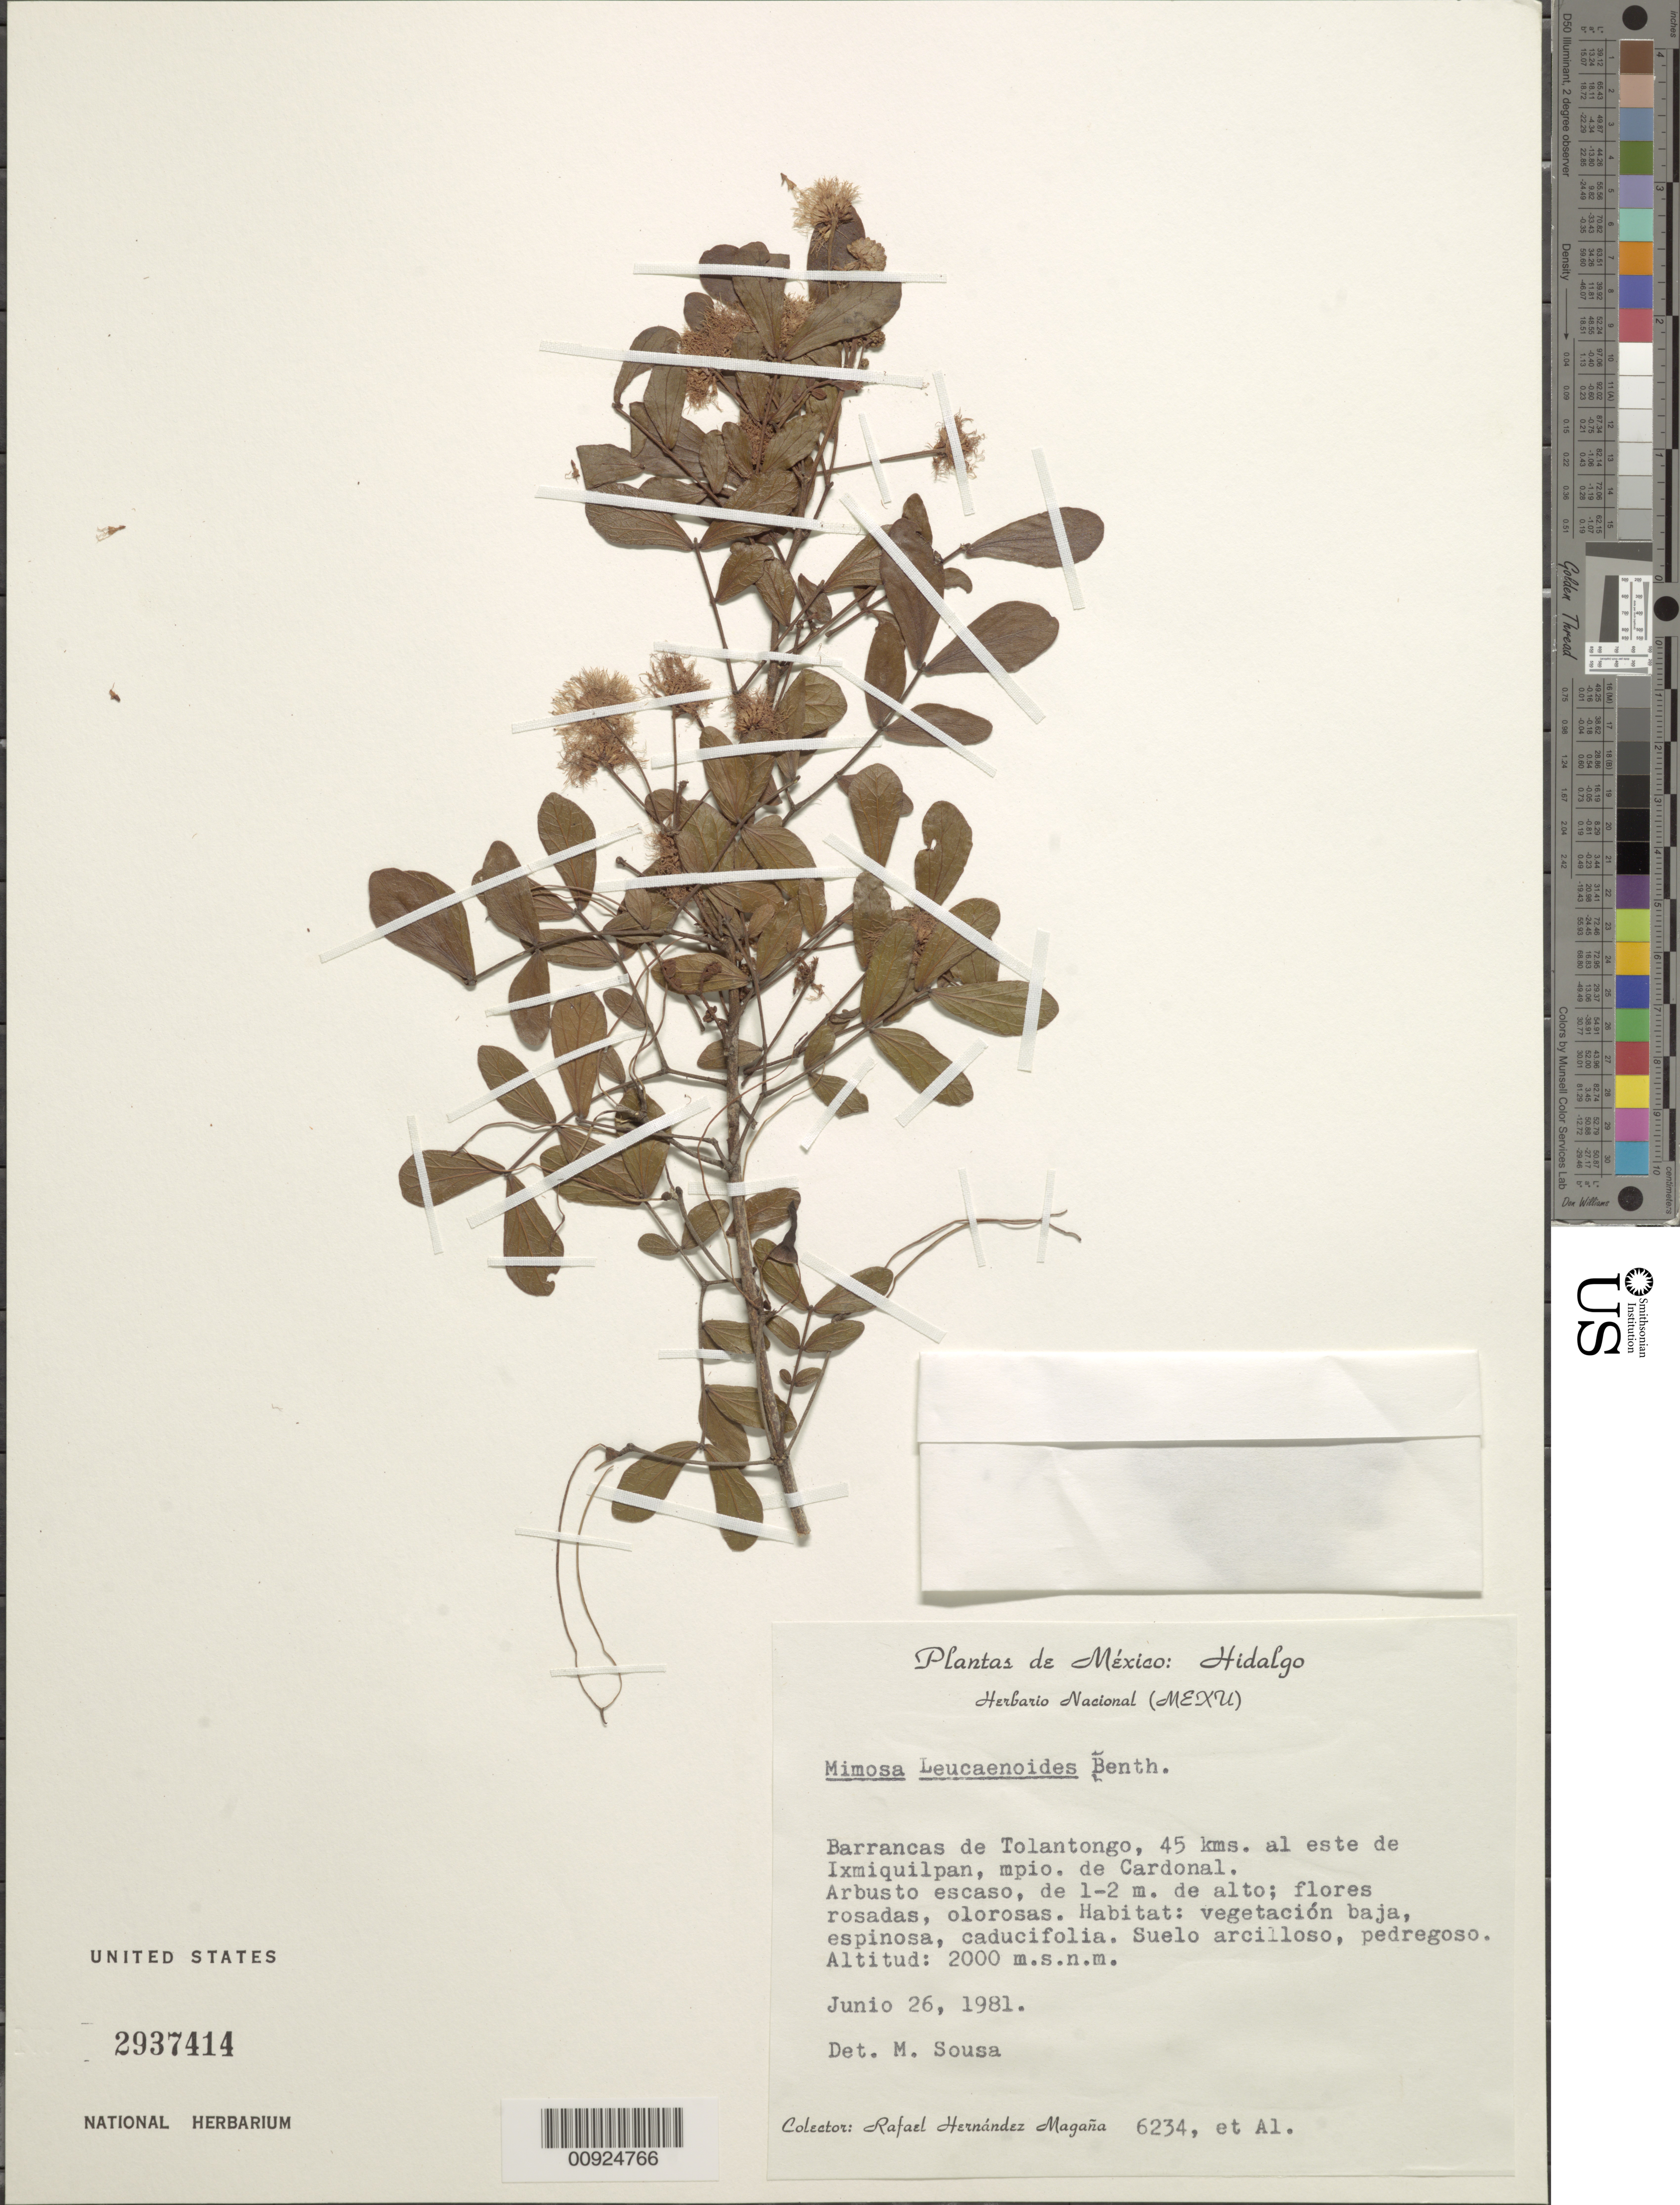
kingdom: Plantae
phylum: Tracheophyta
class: Magnoliopsida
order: Fabales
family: Fabaceae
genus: Mimosa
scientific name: Mimosa leucaenoides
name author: Benth.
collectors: R. M. Hernandez & et al.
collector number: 6234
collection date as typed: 26 Jun 1981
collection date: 1981-06-26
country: Mexico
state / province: Hidalgo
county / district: Cardonal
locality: Barrancas de Tolantongo, 45 km. al este de Ixmiquilpan, Mpio. De Cardonal, Hidalgo.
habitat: Vegetación baja, espinosa, caducifolia. Suelo arcilloso, pedregoso.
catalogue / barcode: US 2937414